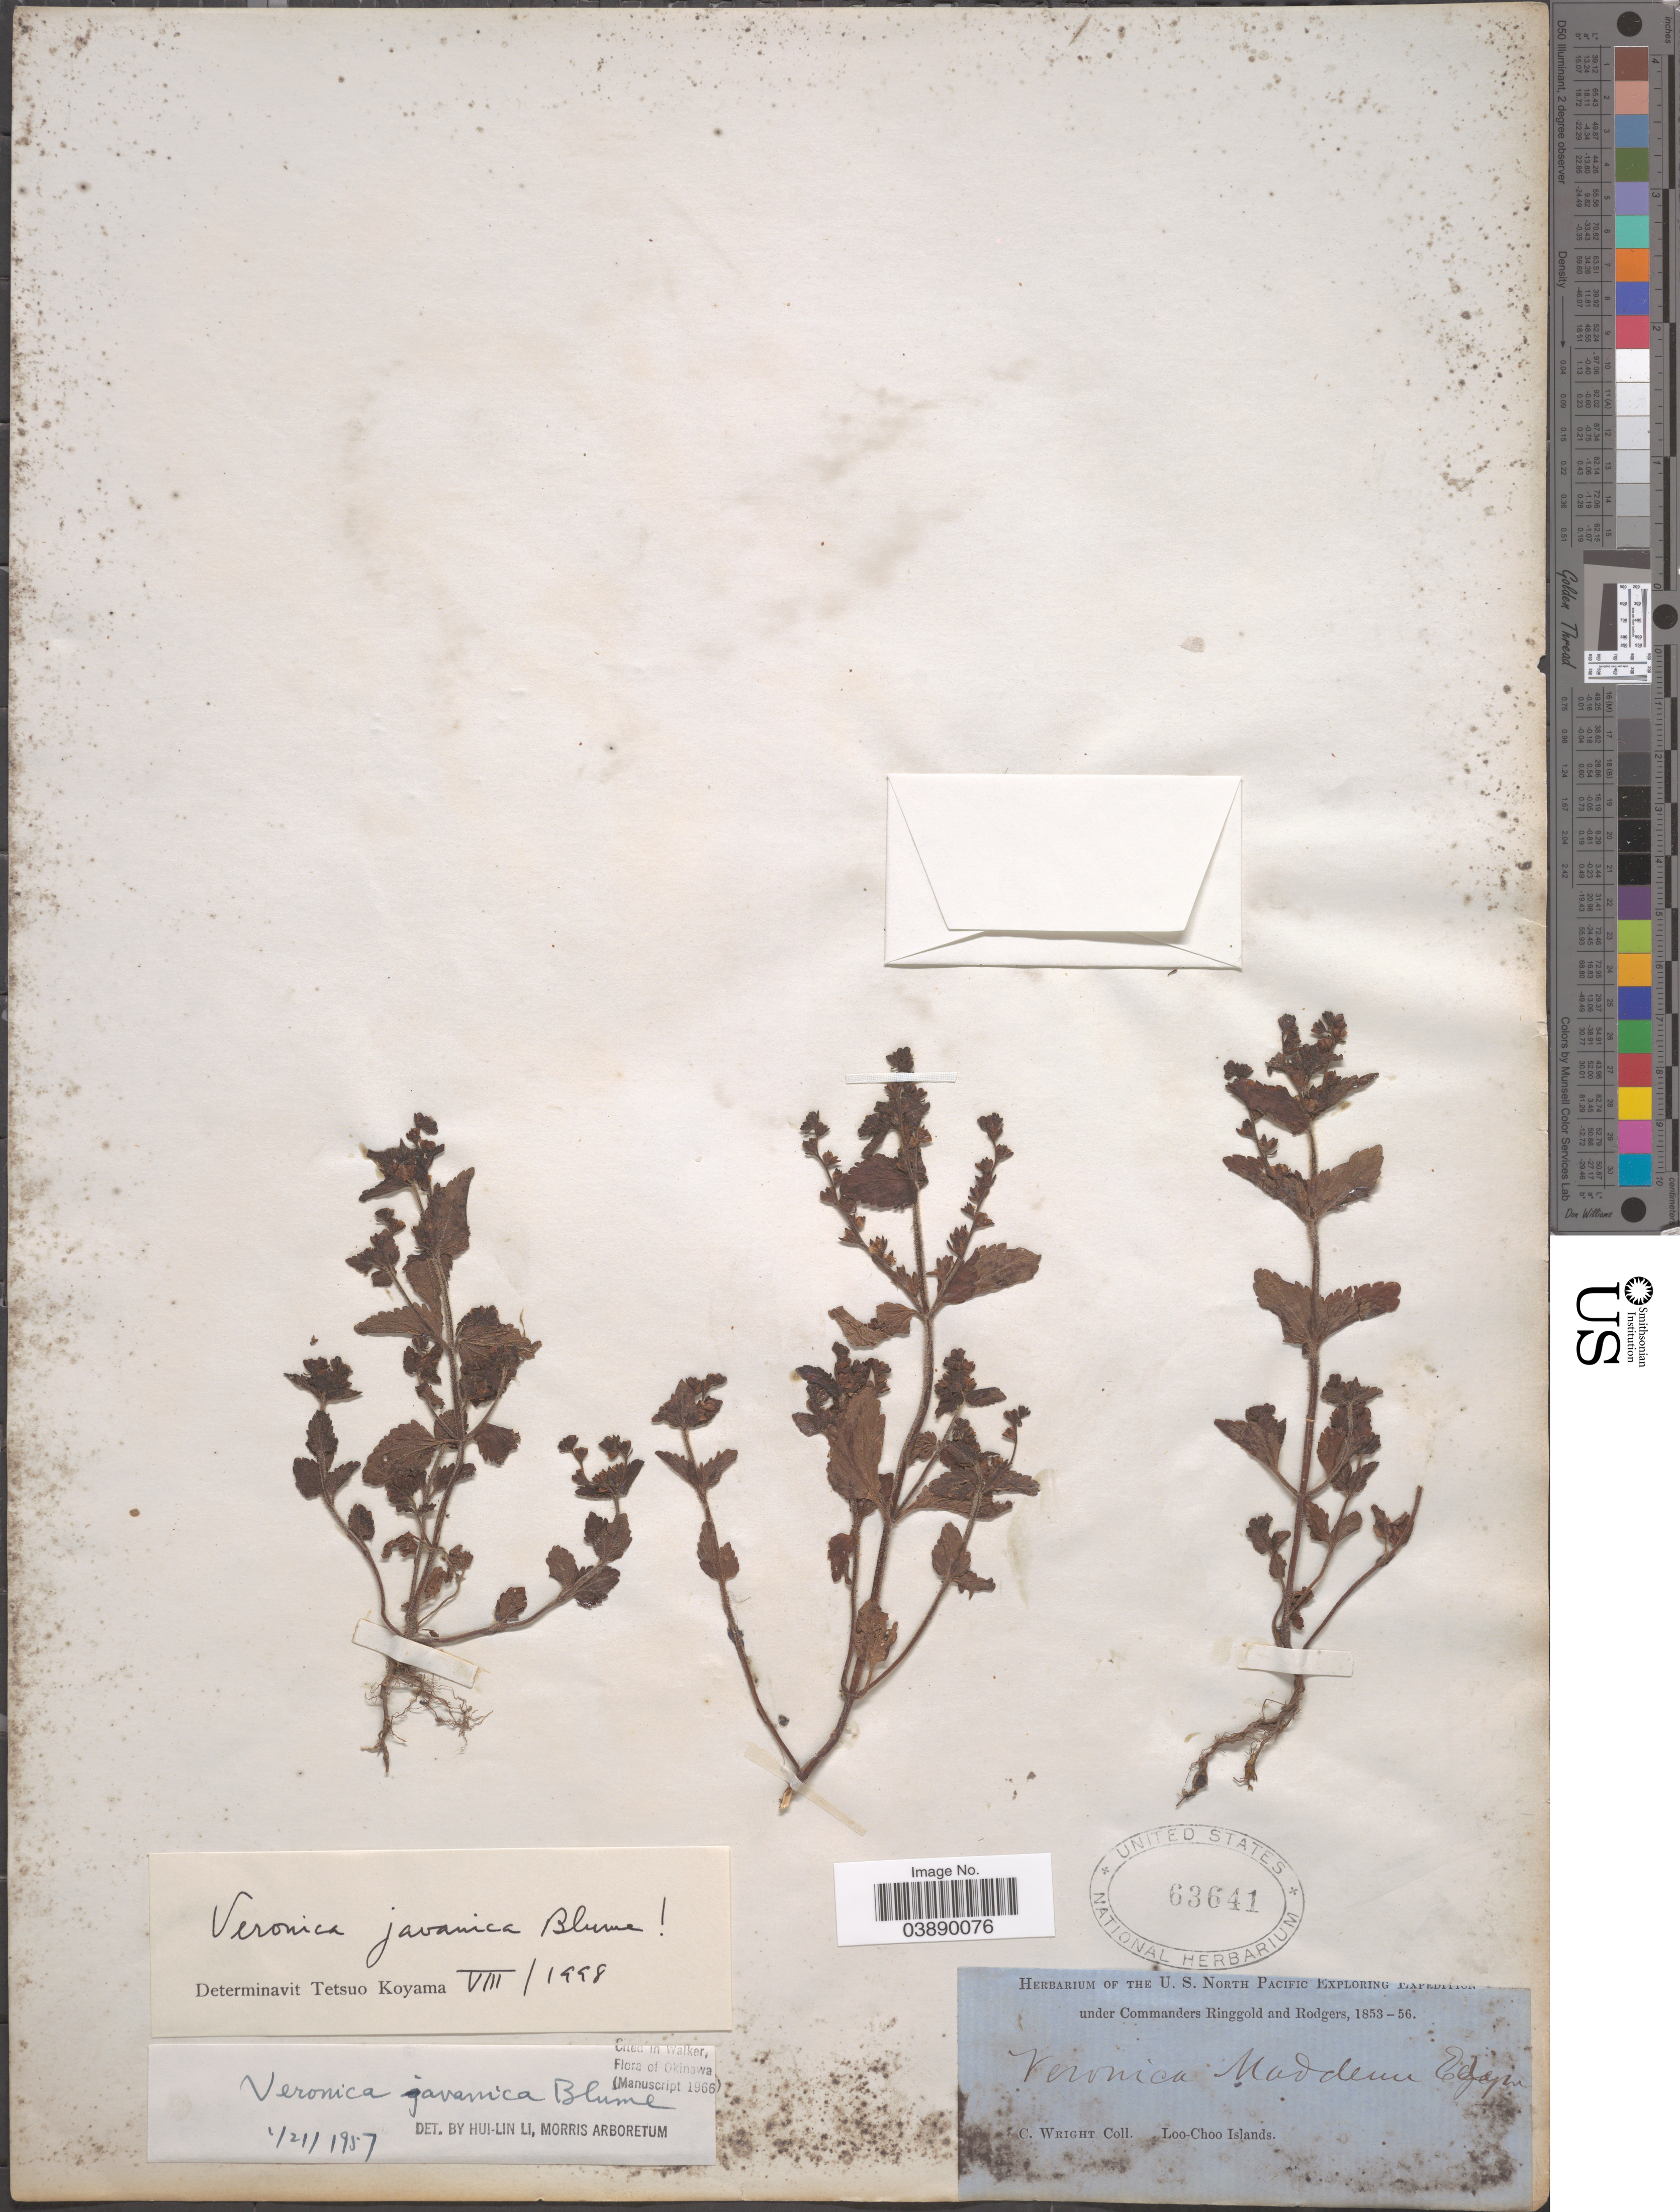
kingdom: Plantae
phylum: Tracheophyta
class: Magnoliopsida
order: Lamiales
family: Plantaginaceae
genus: Veronica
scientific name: Veronica javanica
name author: Blume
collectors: C. Wright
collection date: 1853/1856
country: Japan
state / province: Okinawa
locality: Loo-Choo Islands.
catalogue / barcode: US 63641